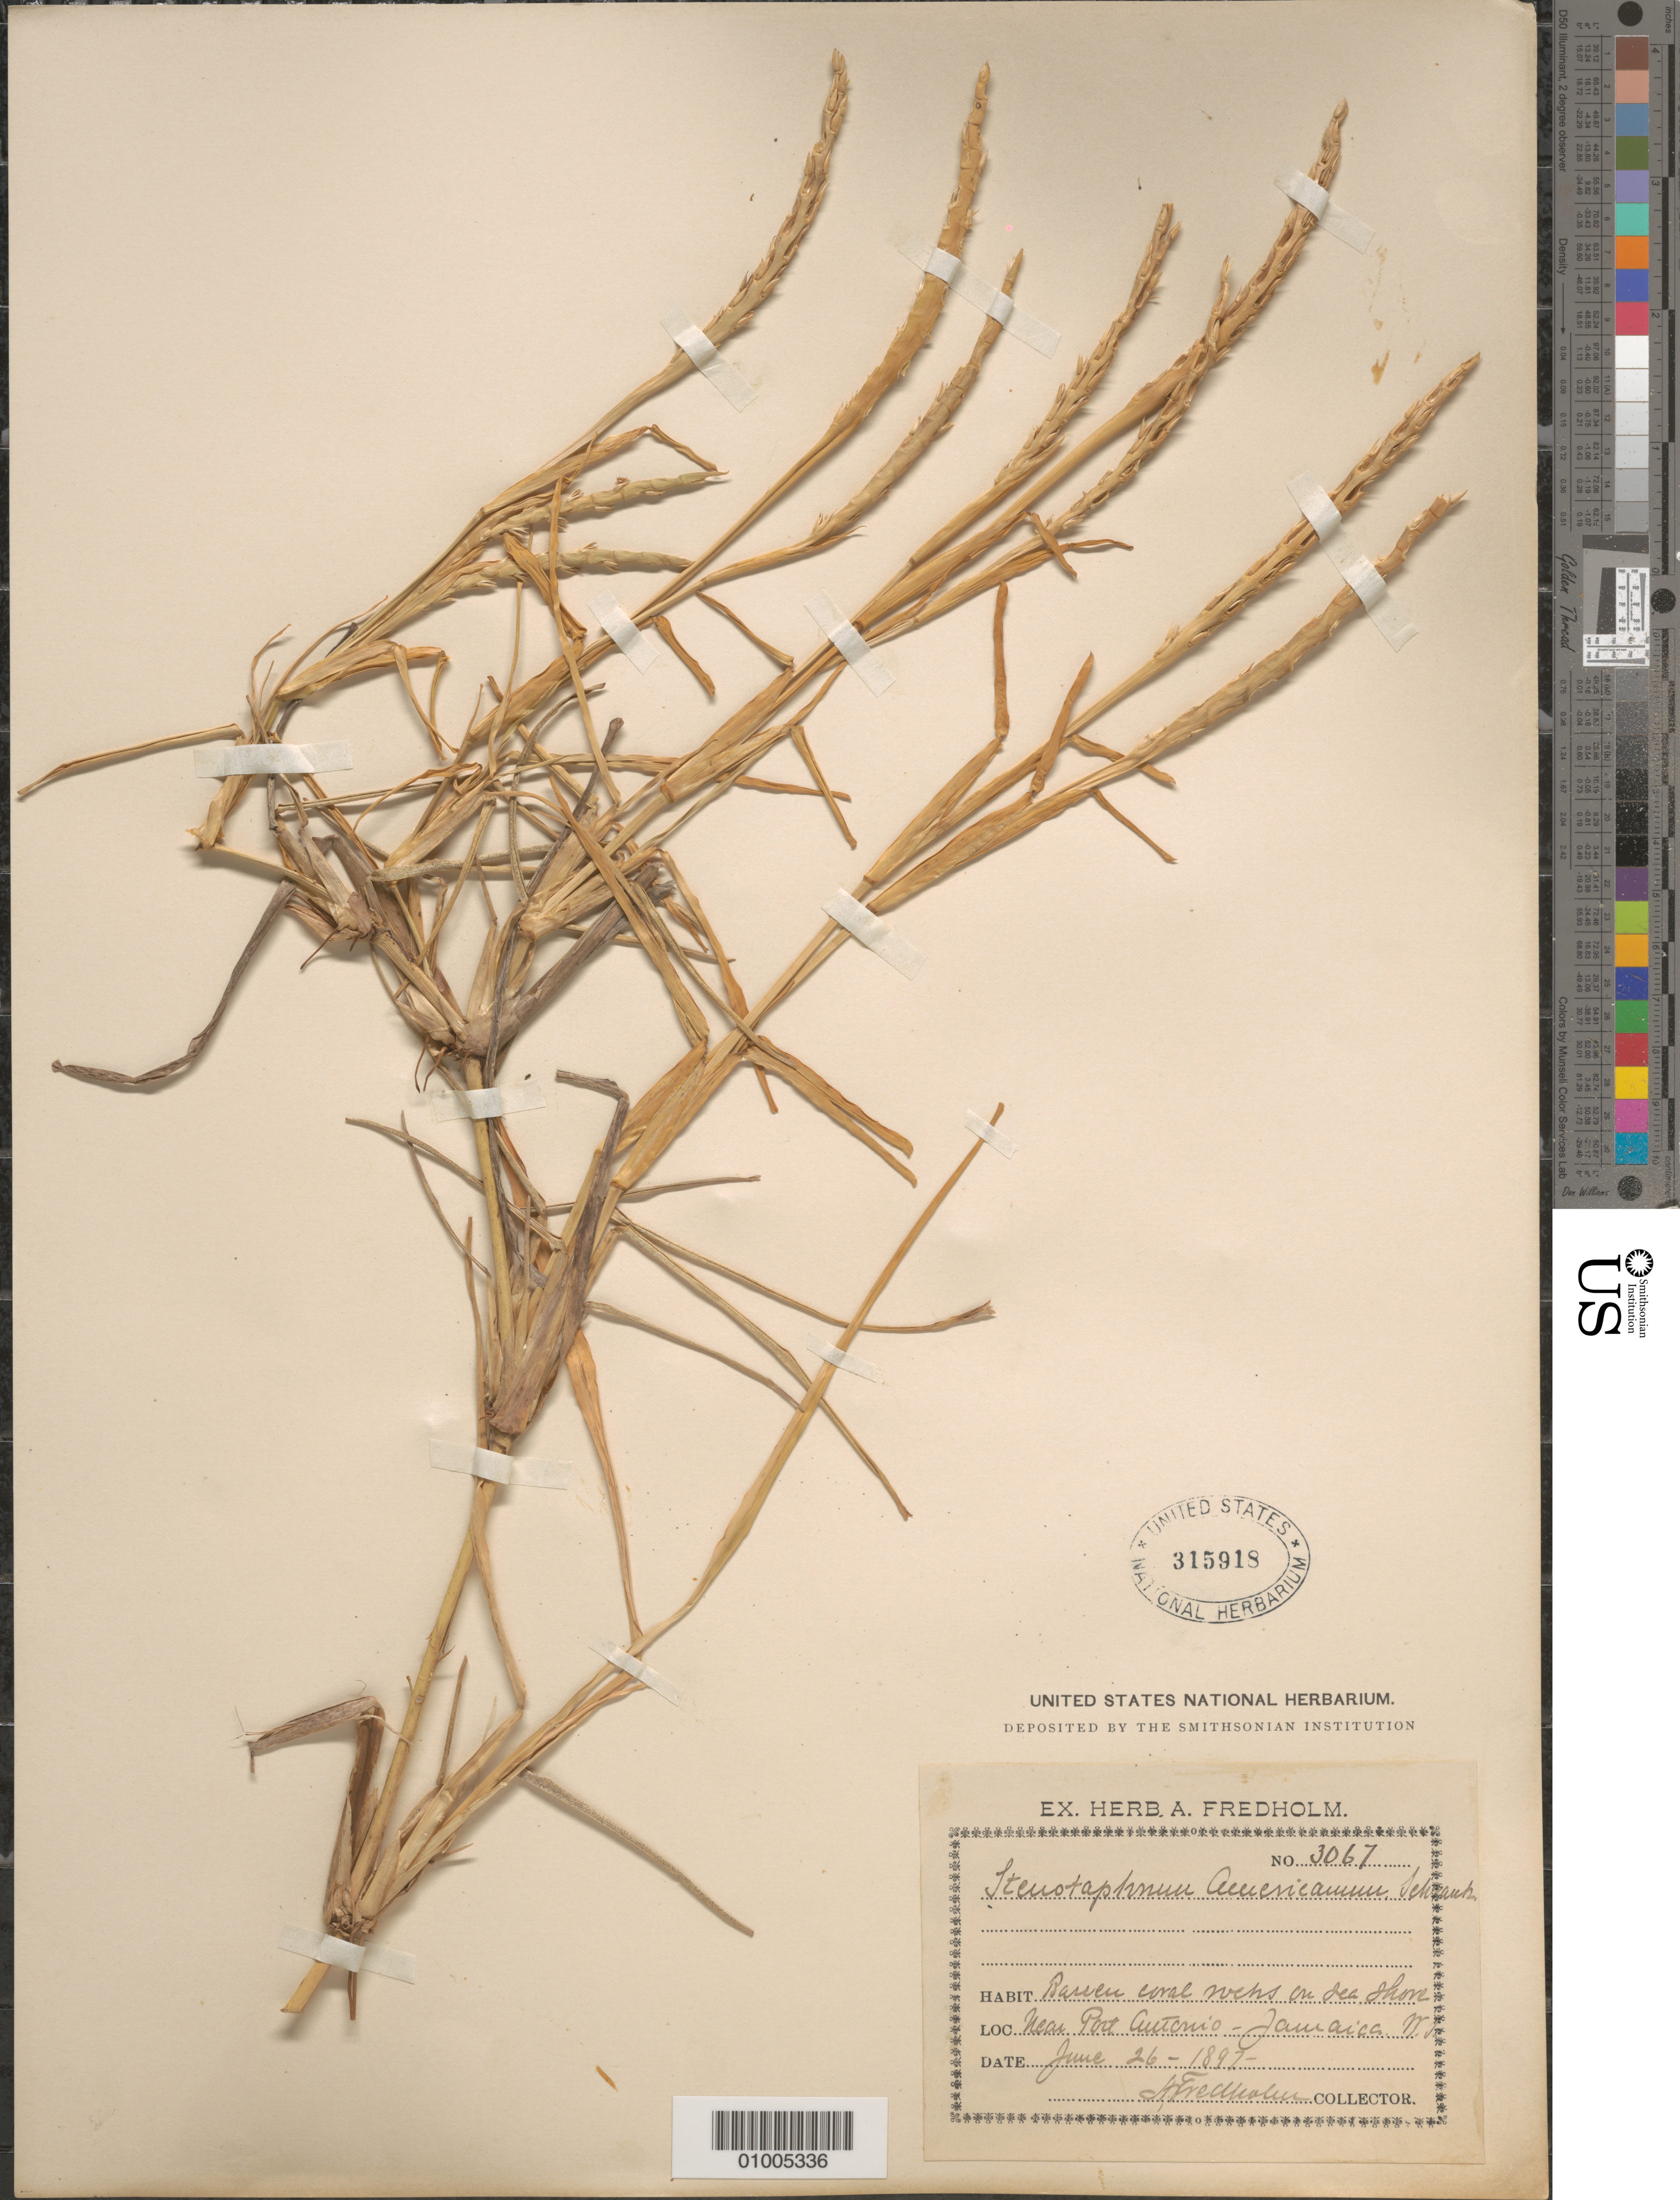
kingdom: Plantae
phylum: Tracheophyta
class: Liliopsida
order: Poales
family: Poaceae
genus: Stenotaphrum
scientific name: Stenotaphrum secundatum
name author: (Walter) Kuntze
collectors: A. Fredholm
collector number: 3067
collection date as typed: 26 Jun 1897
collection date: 1897-06-26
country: Jamaica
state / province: Portland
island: Jamaica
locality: Near Port. on sea shore.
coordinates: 0 N, 0 E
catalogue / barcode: US 315918